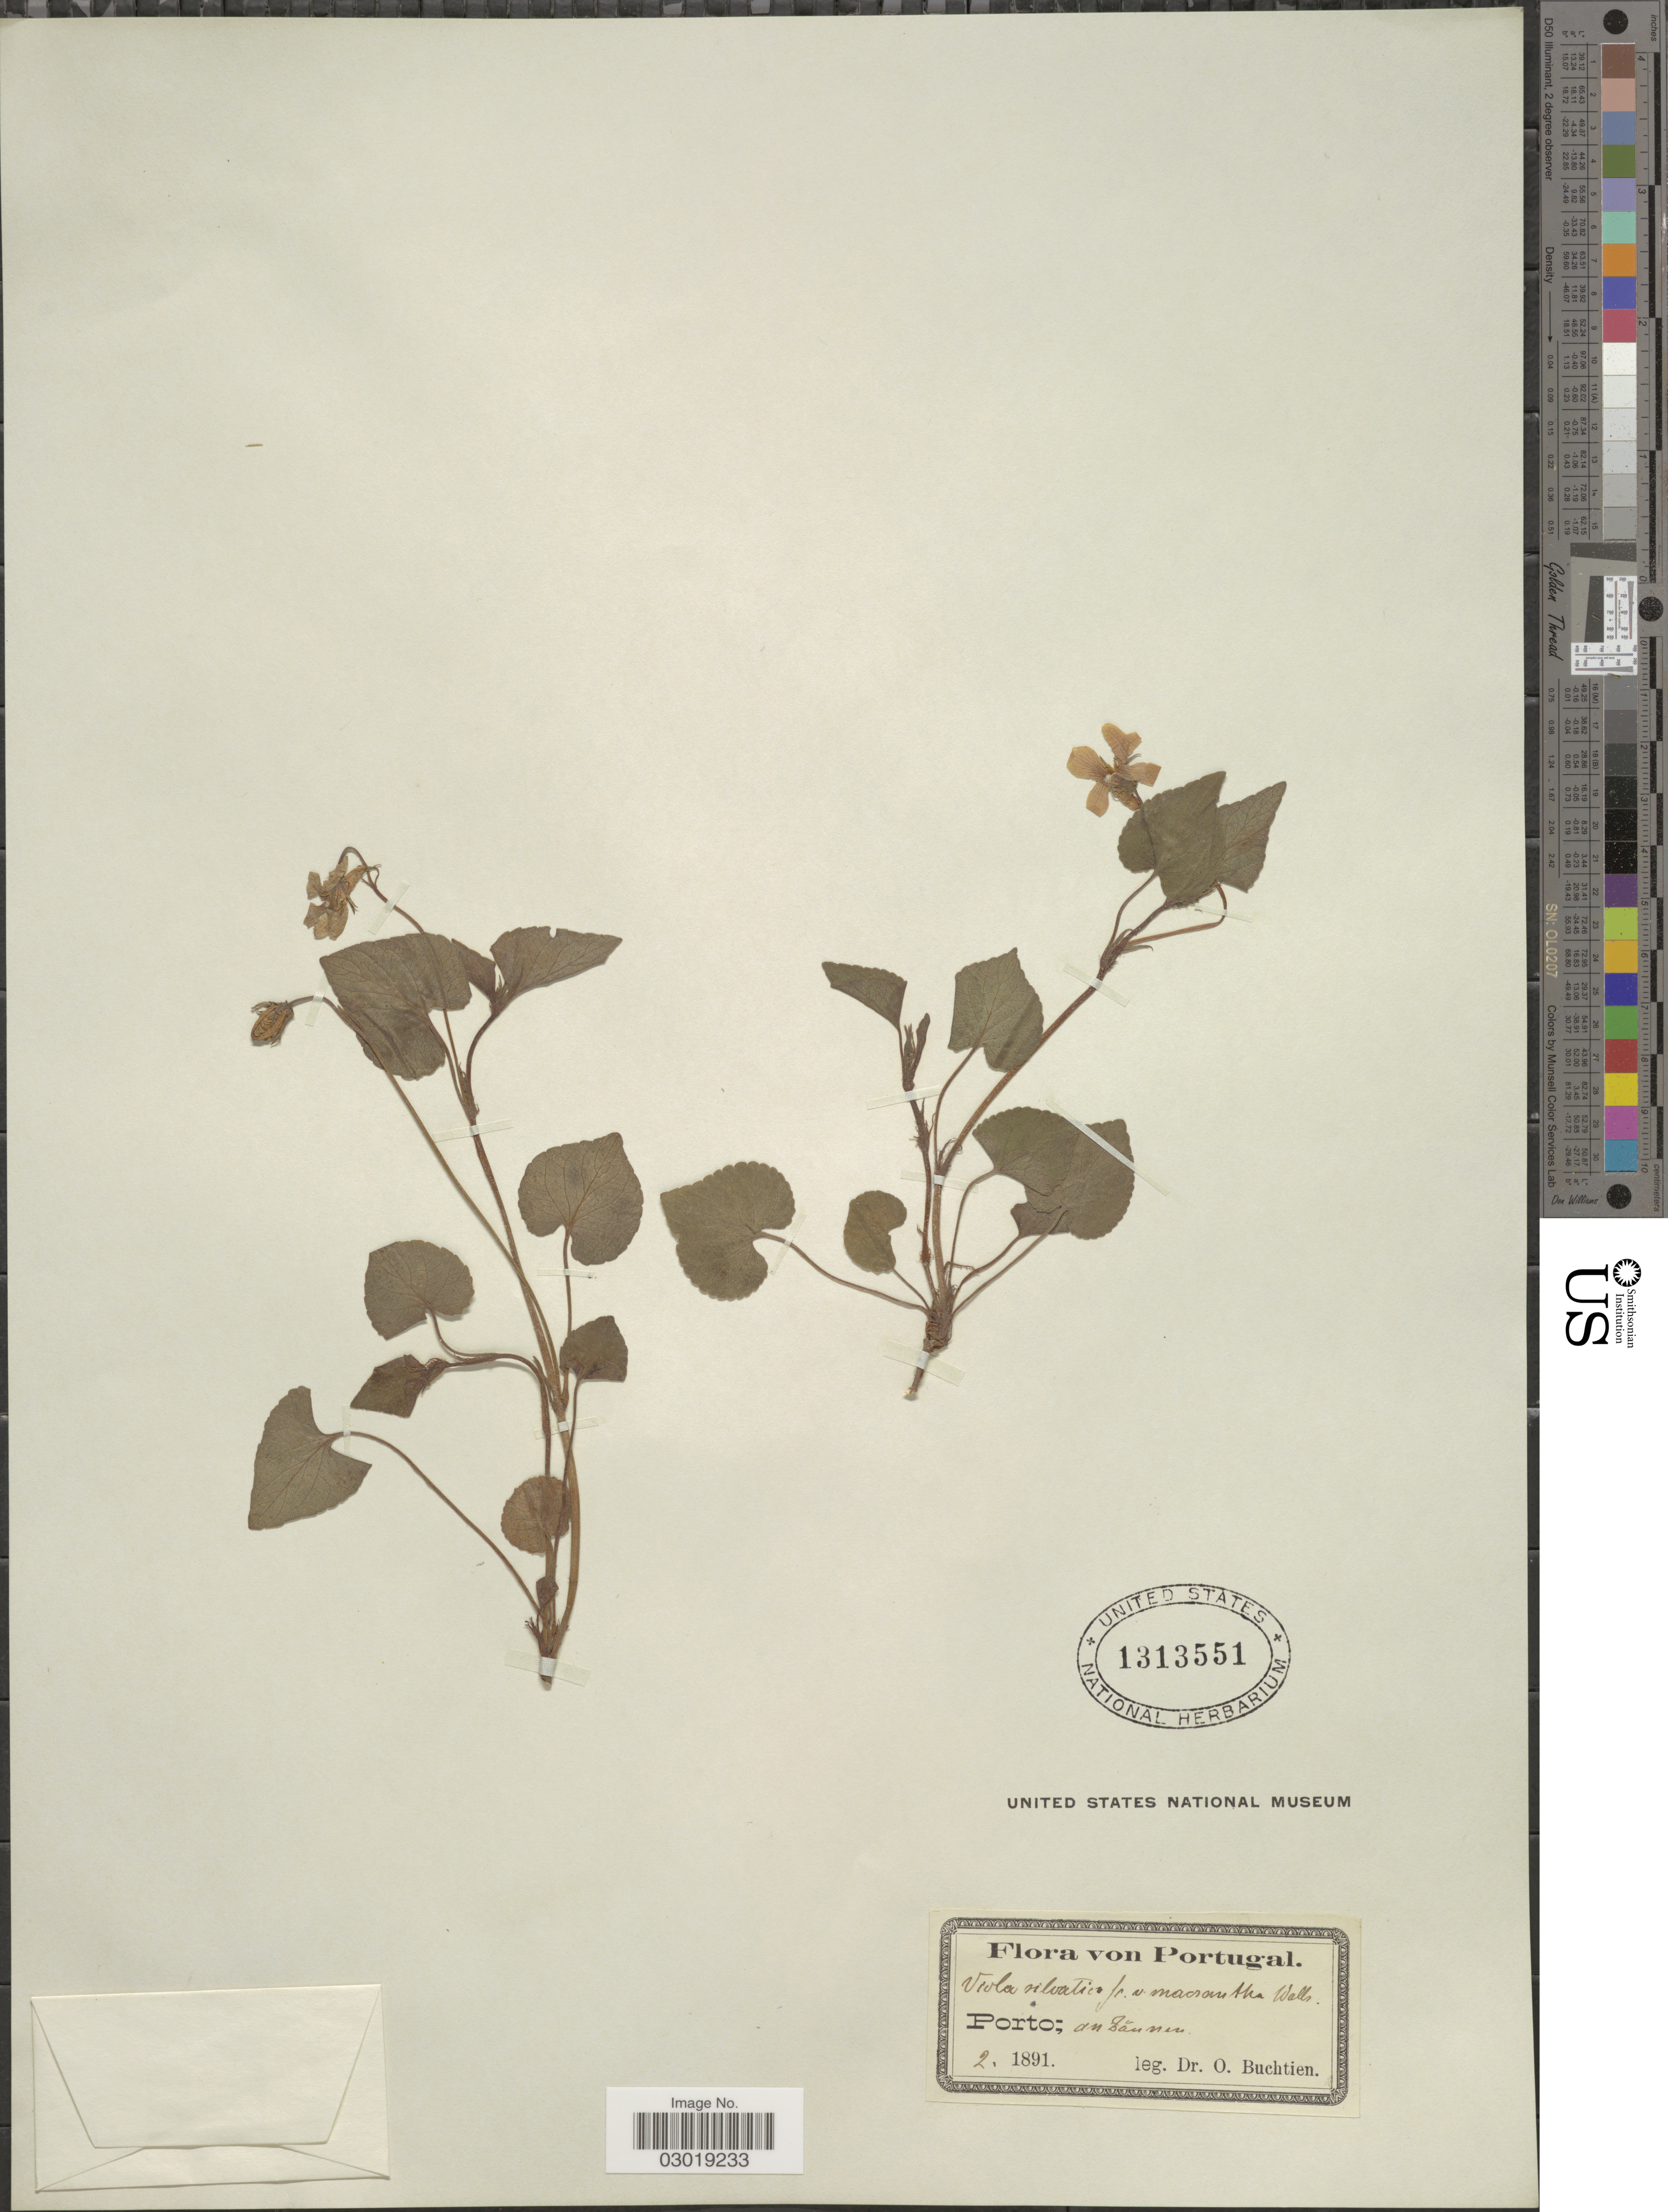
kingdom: Plantae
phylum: Tracheophyta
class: Magnoliopsida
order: Malpighiales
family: Violaceae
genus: Viola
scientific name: Viola sylvatica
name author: Fr.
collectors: O. Buchtien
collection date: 1891-02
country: Portugal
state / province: Porto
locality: An Saunen.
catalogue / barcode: US 1313551